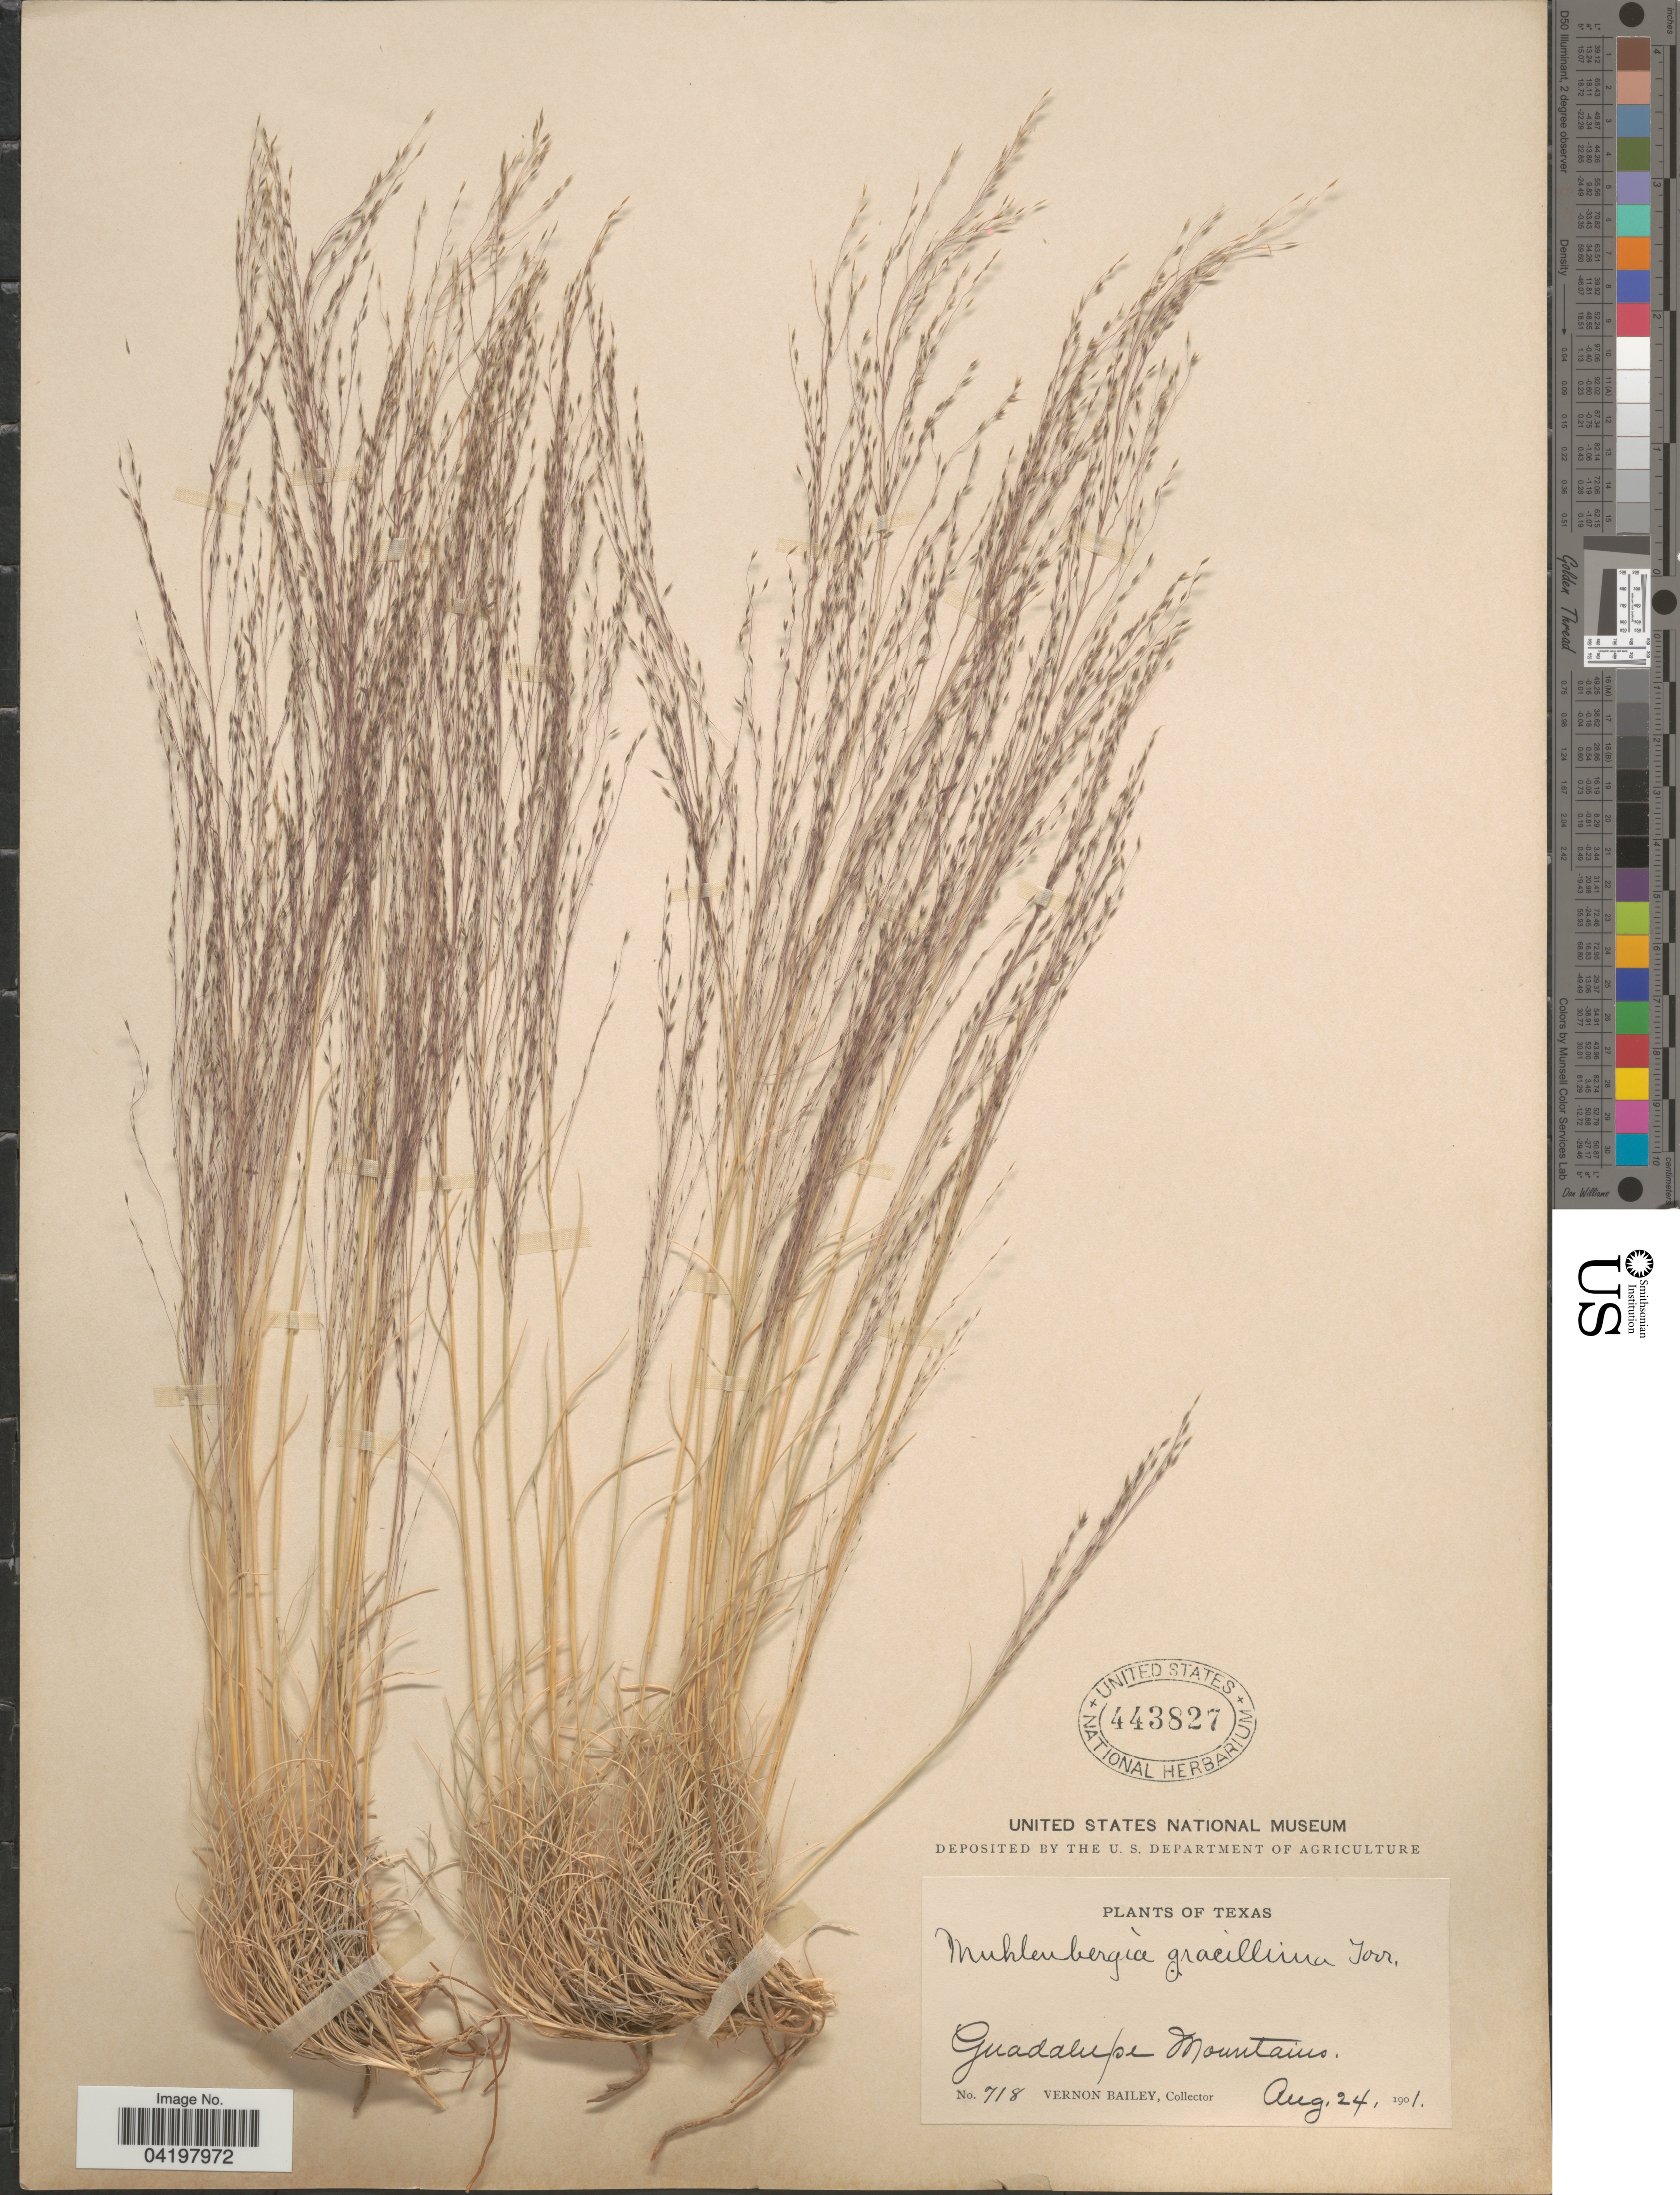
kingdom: Plantae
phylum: Tracheophyta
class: Liliopsida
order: Poales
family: Poaceae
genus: Muhlenbergia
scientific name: Muhlenbergia torreyi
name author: (Kunth) Hitchc. ex Bush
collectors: V. O. Bailey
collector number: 718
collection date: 1901-08-24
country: United States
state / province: Texas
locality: Guadalupe Mountains.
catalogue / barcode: US 443827